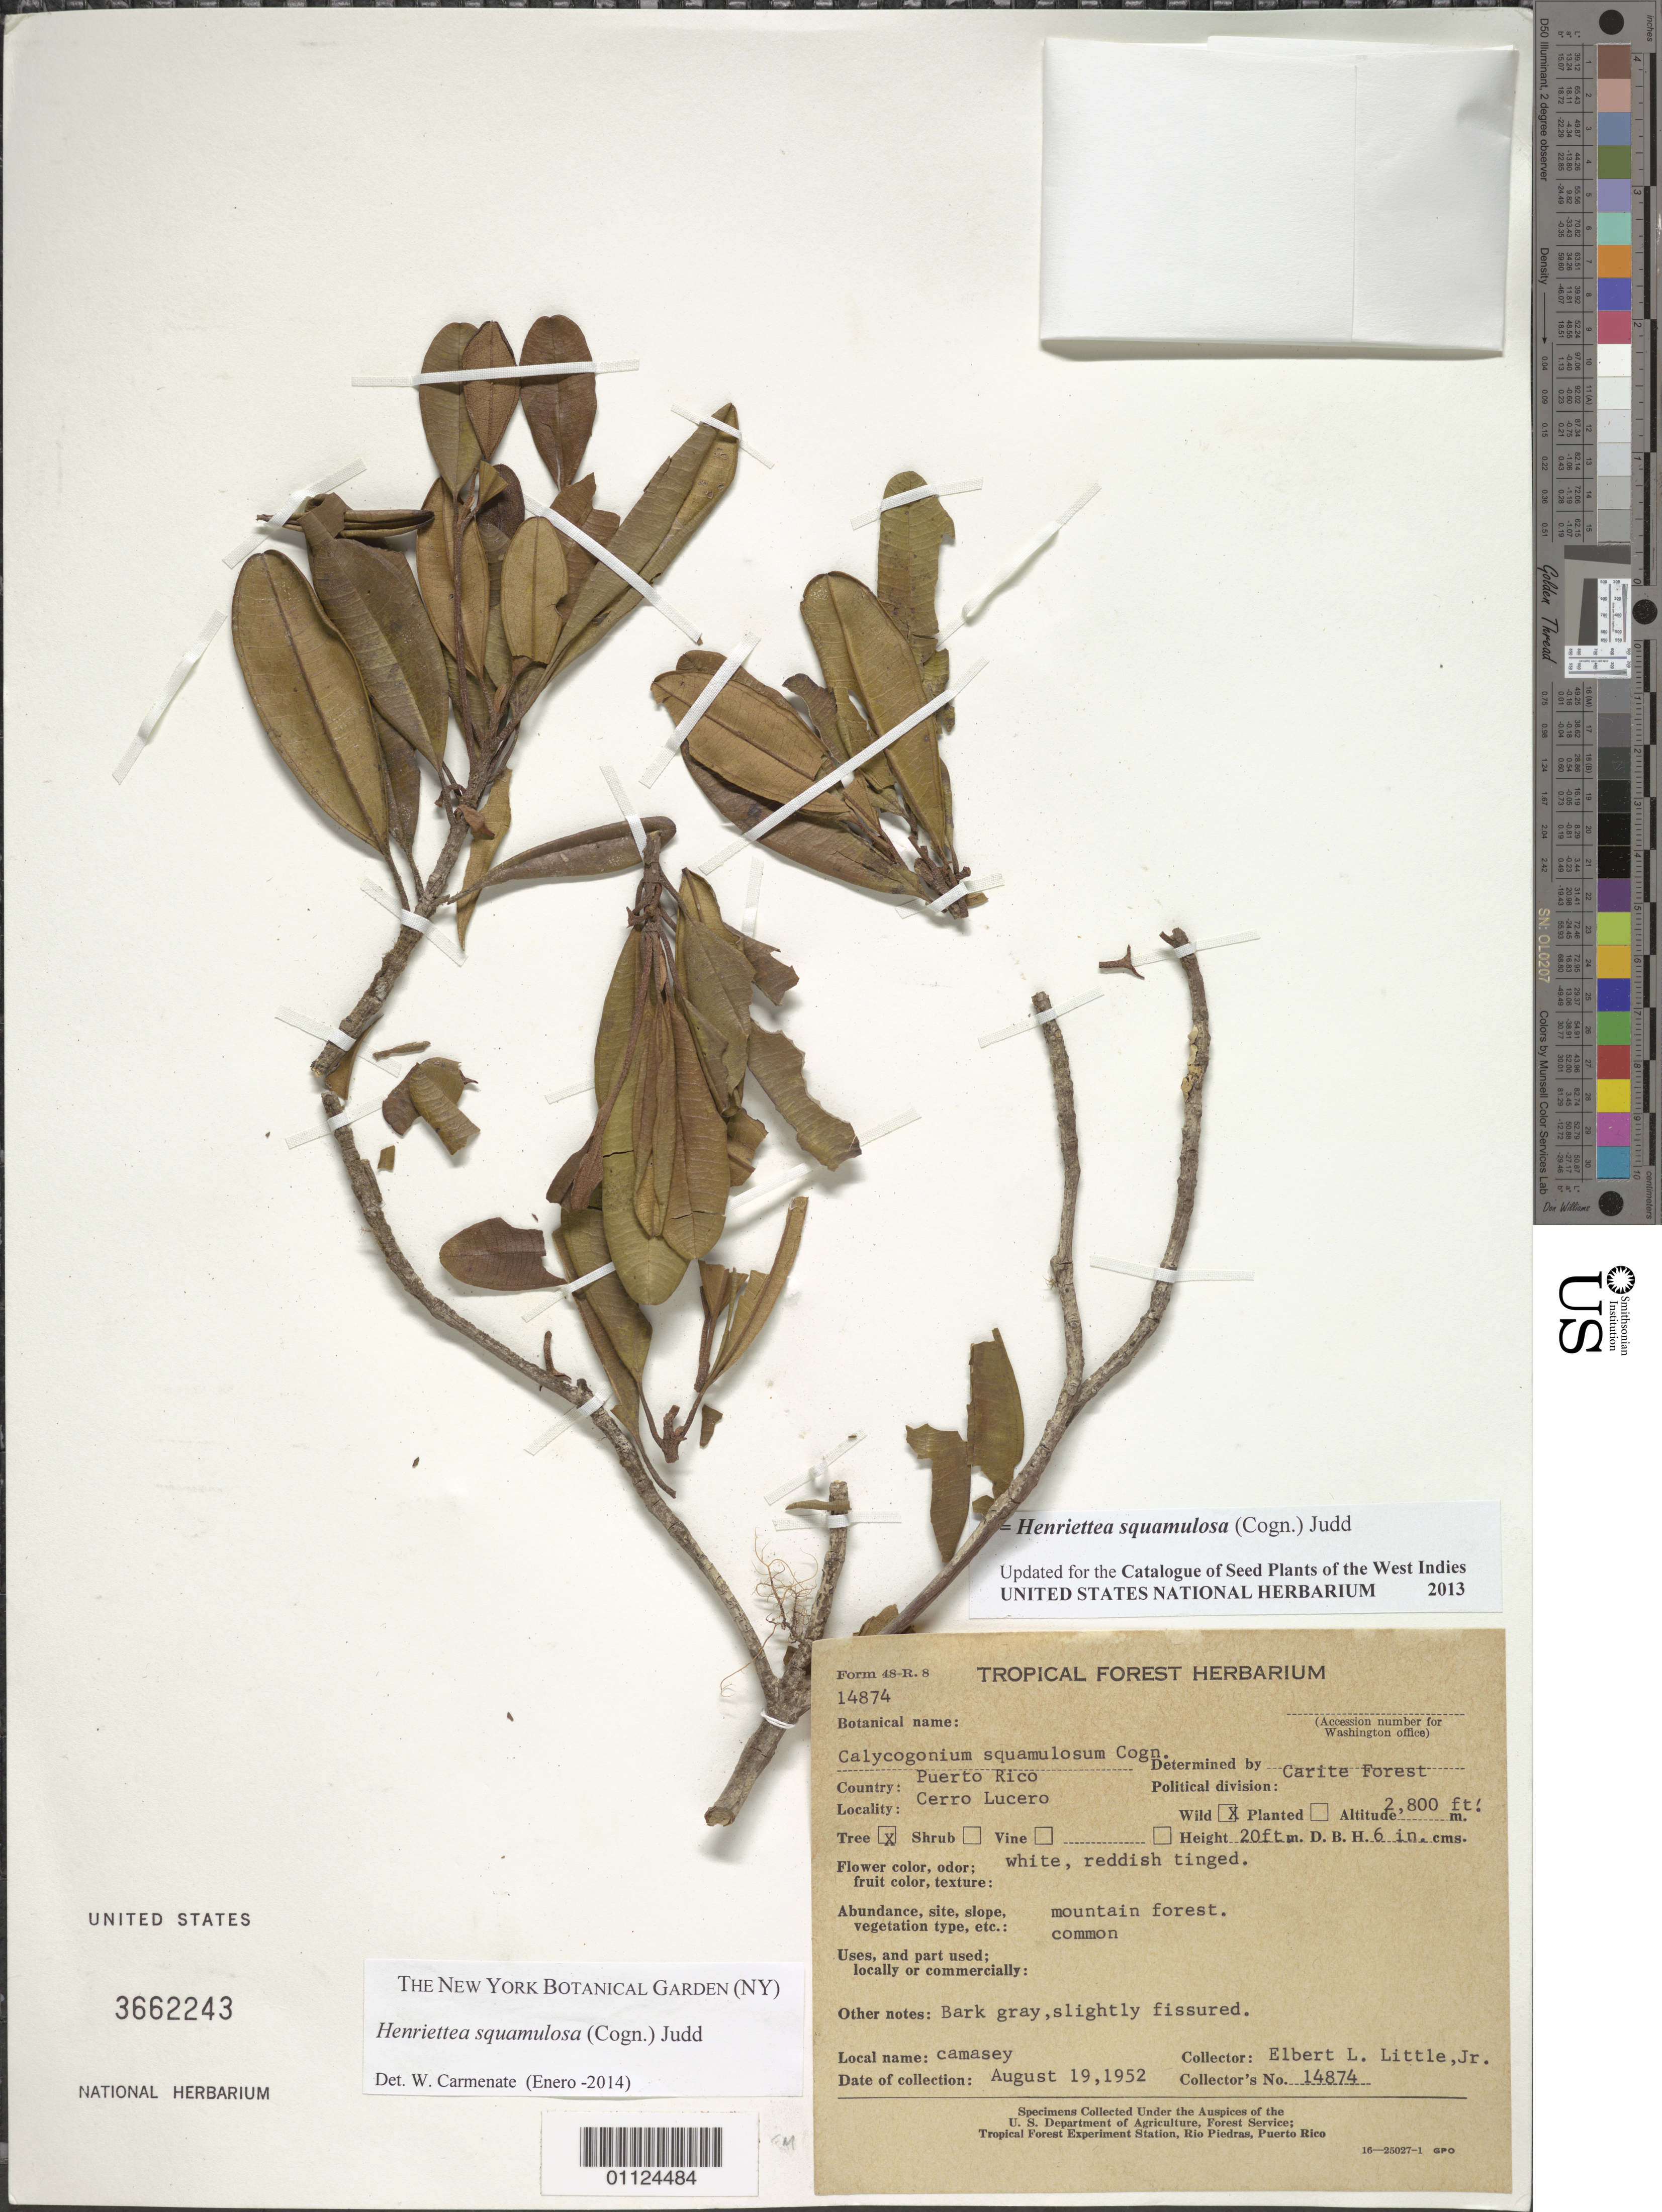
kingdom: Plantae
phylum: Tracheophyta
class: Magnoliopsida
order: Myrtales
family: Melastomataceae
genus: Henriettea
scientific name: Henriettea squamulosa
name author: (Cogn.) Judd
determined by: Carmenate, W.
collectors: E. L. Little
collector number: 14874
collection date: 1952-08-19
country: Puerto Rico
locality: Carite Forest, Cerro Lucero.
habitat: Mountain forest.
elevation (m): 853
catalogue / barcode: US 3662243